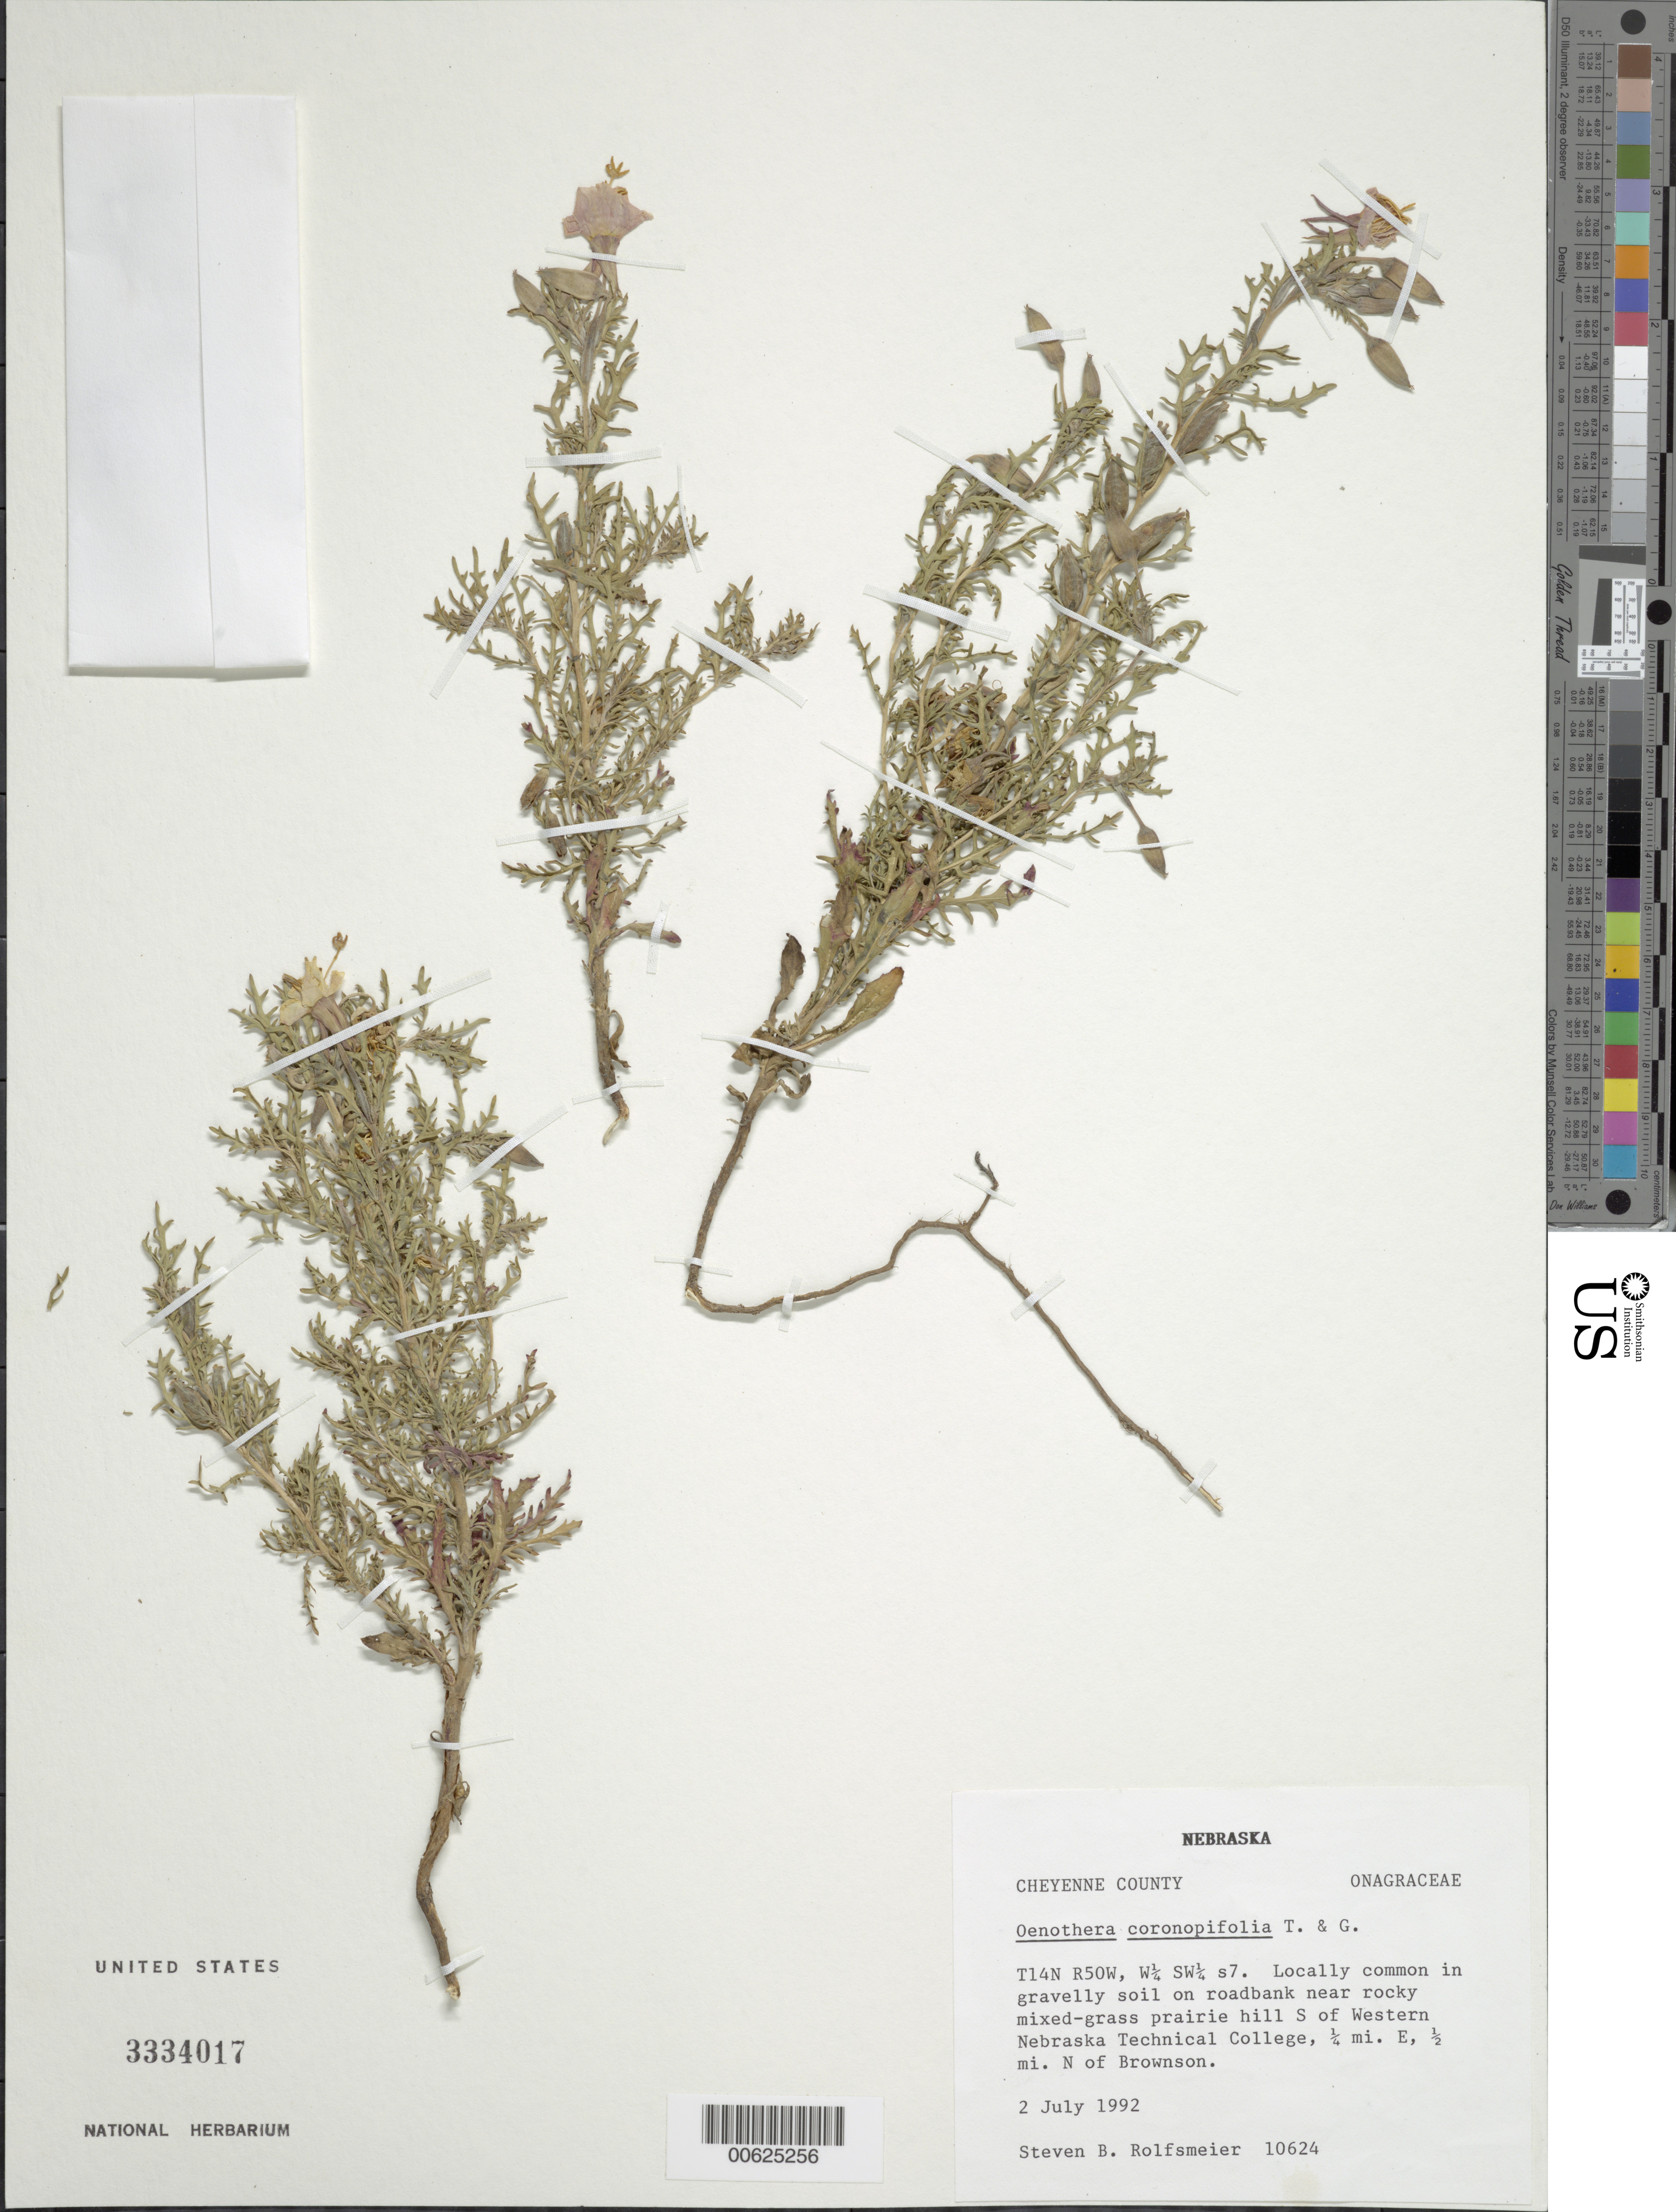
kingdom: Plantae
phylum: Tracheophyta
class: Magnoliopsida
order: Myrtales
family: Onagraceae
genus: Oenothera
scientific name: Oenothera coronopifolia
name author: Torr. & A. Gray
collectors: S. Rolfsmeier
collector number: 10624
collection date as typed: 02 Jul 1992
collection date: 1992-07-02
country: United States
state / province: Nebraska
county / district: Cheyenne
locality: S of Western Nebraska Technical College, N of Brownson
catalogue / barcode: US 3334017